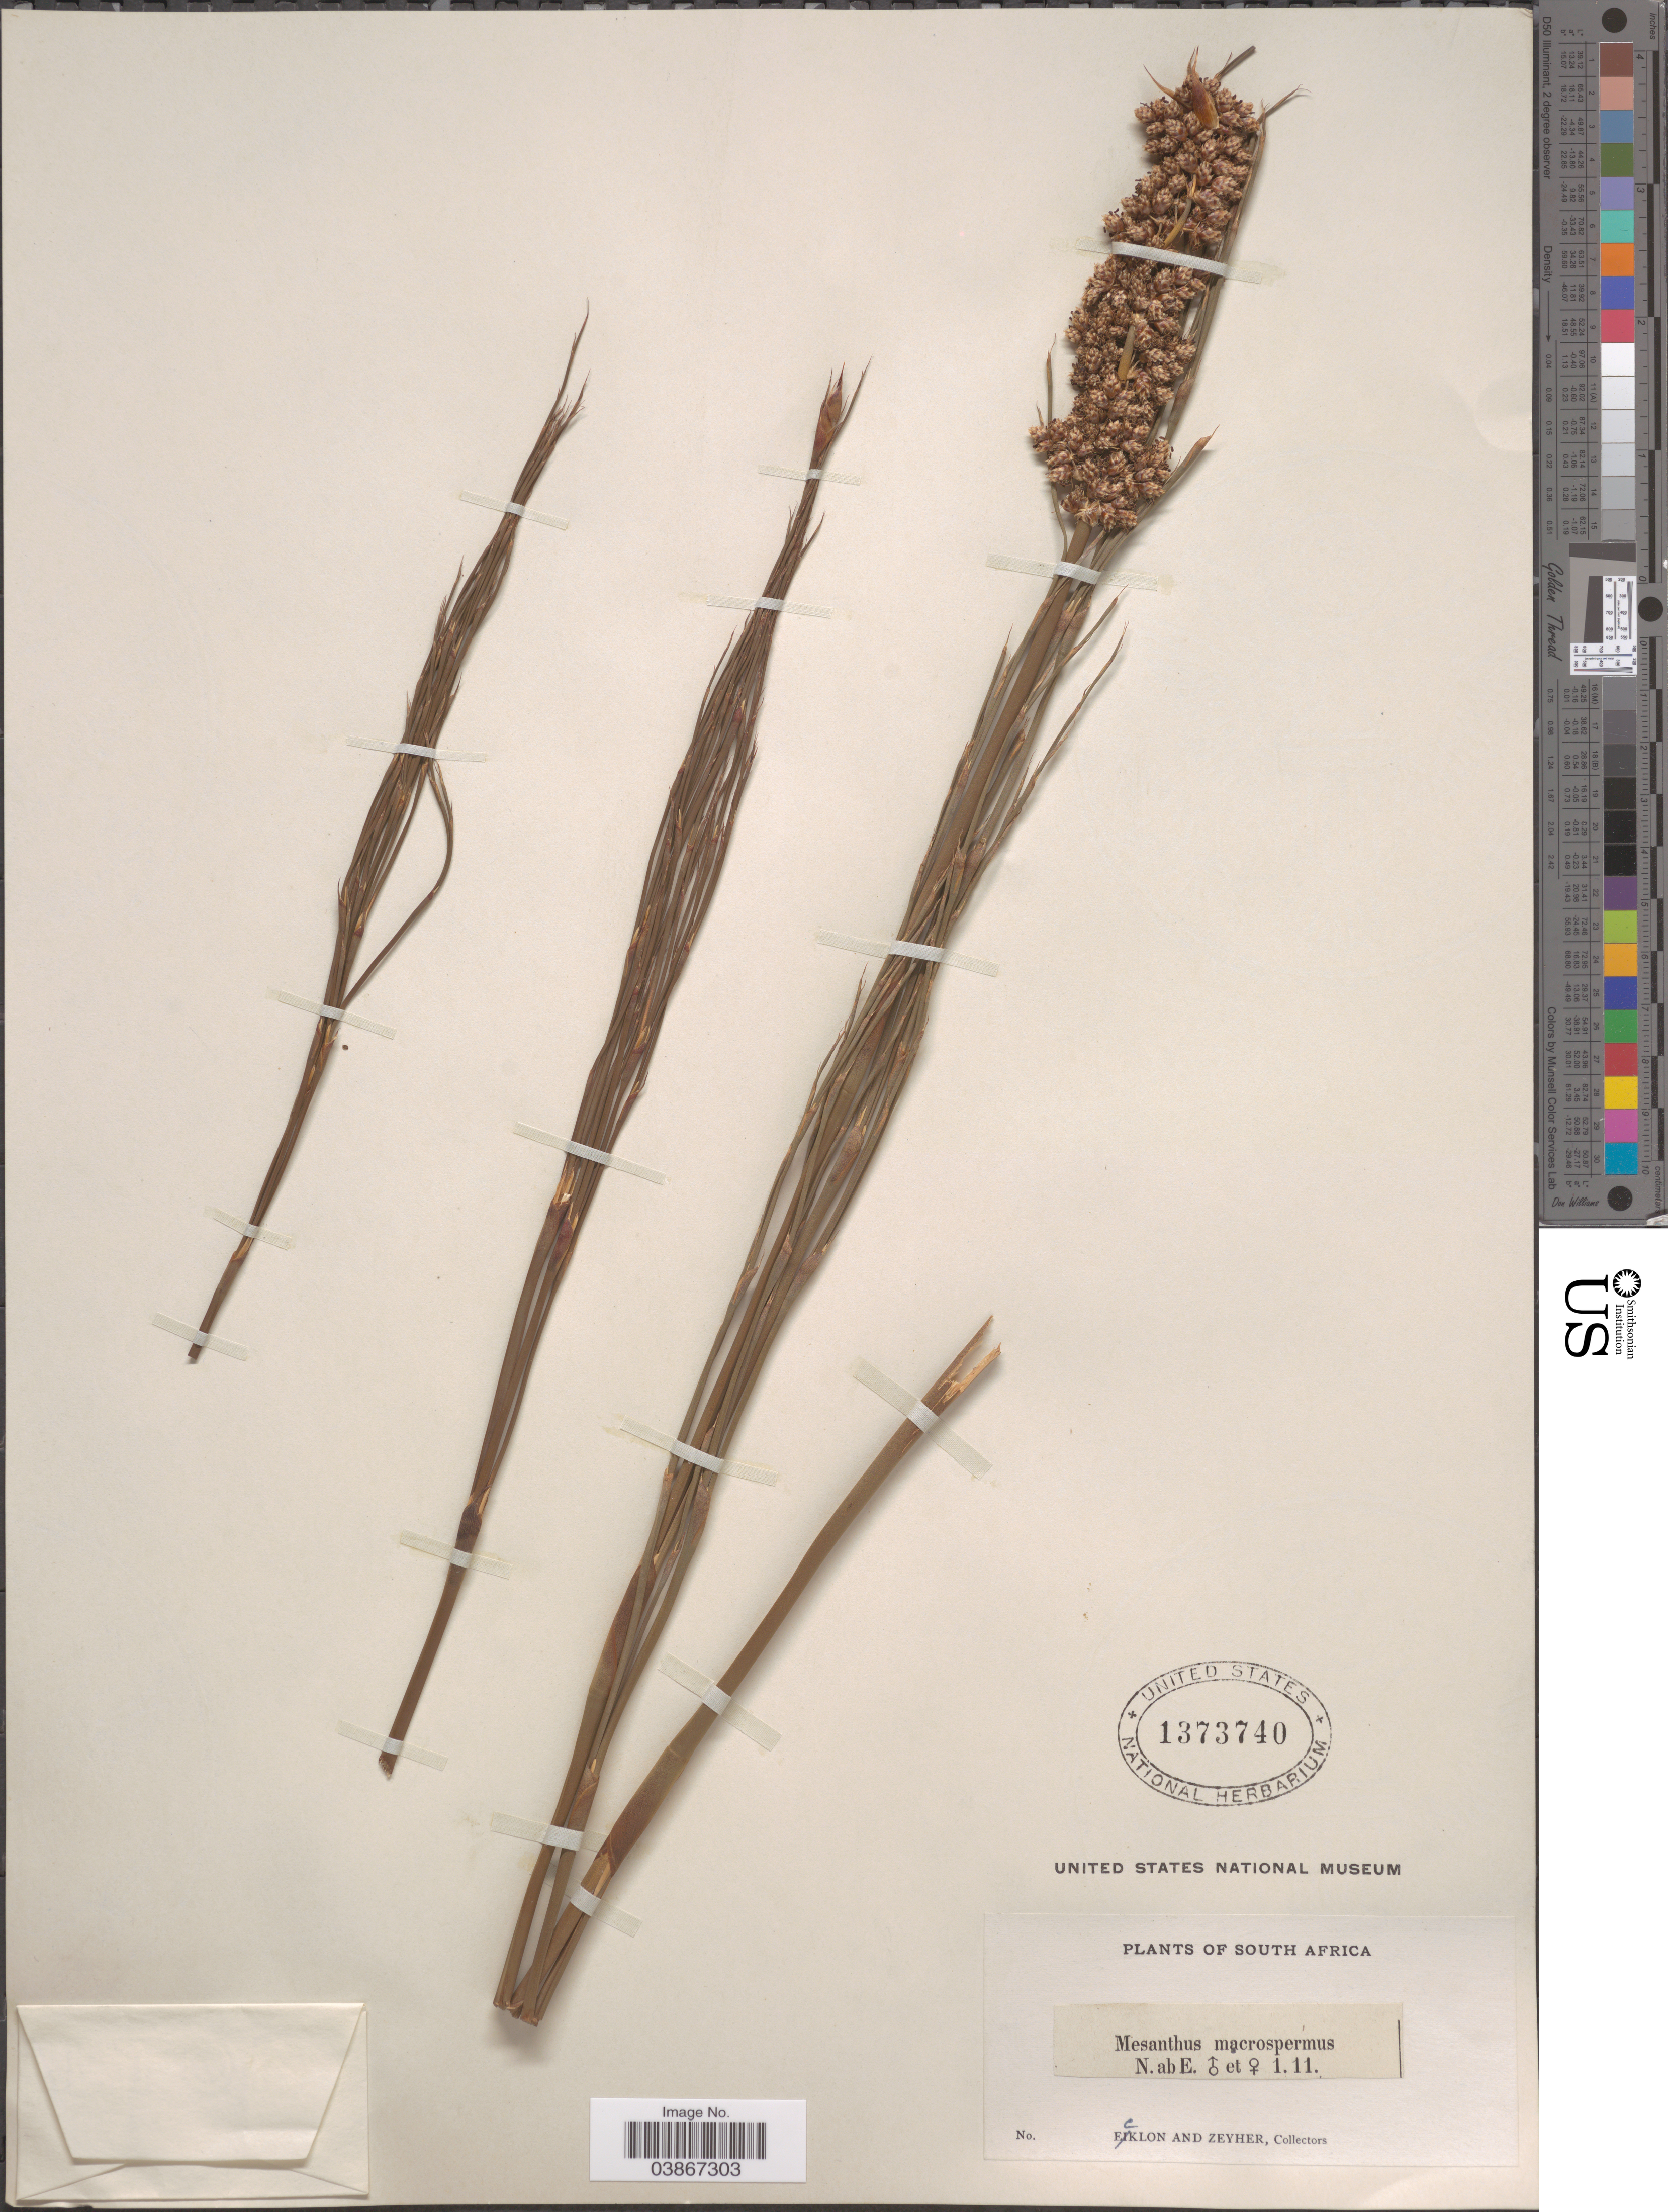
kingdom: Plantae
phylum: Tracheophyta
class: Liliopsida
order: Poales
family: Restionaceae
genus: Cannomois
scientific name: Cannomois parviflora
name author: (Thunb.) Pillans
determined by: Strong, Mark T., (BOT), Smithsonian Institution - National Museum of Natural History (UNITED STATES)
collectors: -. Ecklon & -. Zeyher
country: South Africa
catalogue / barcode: US 1373740